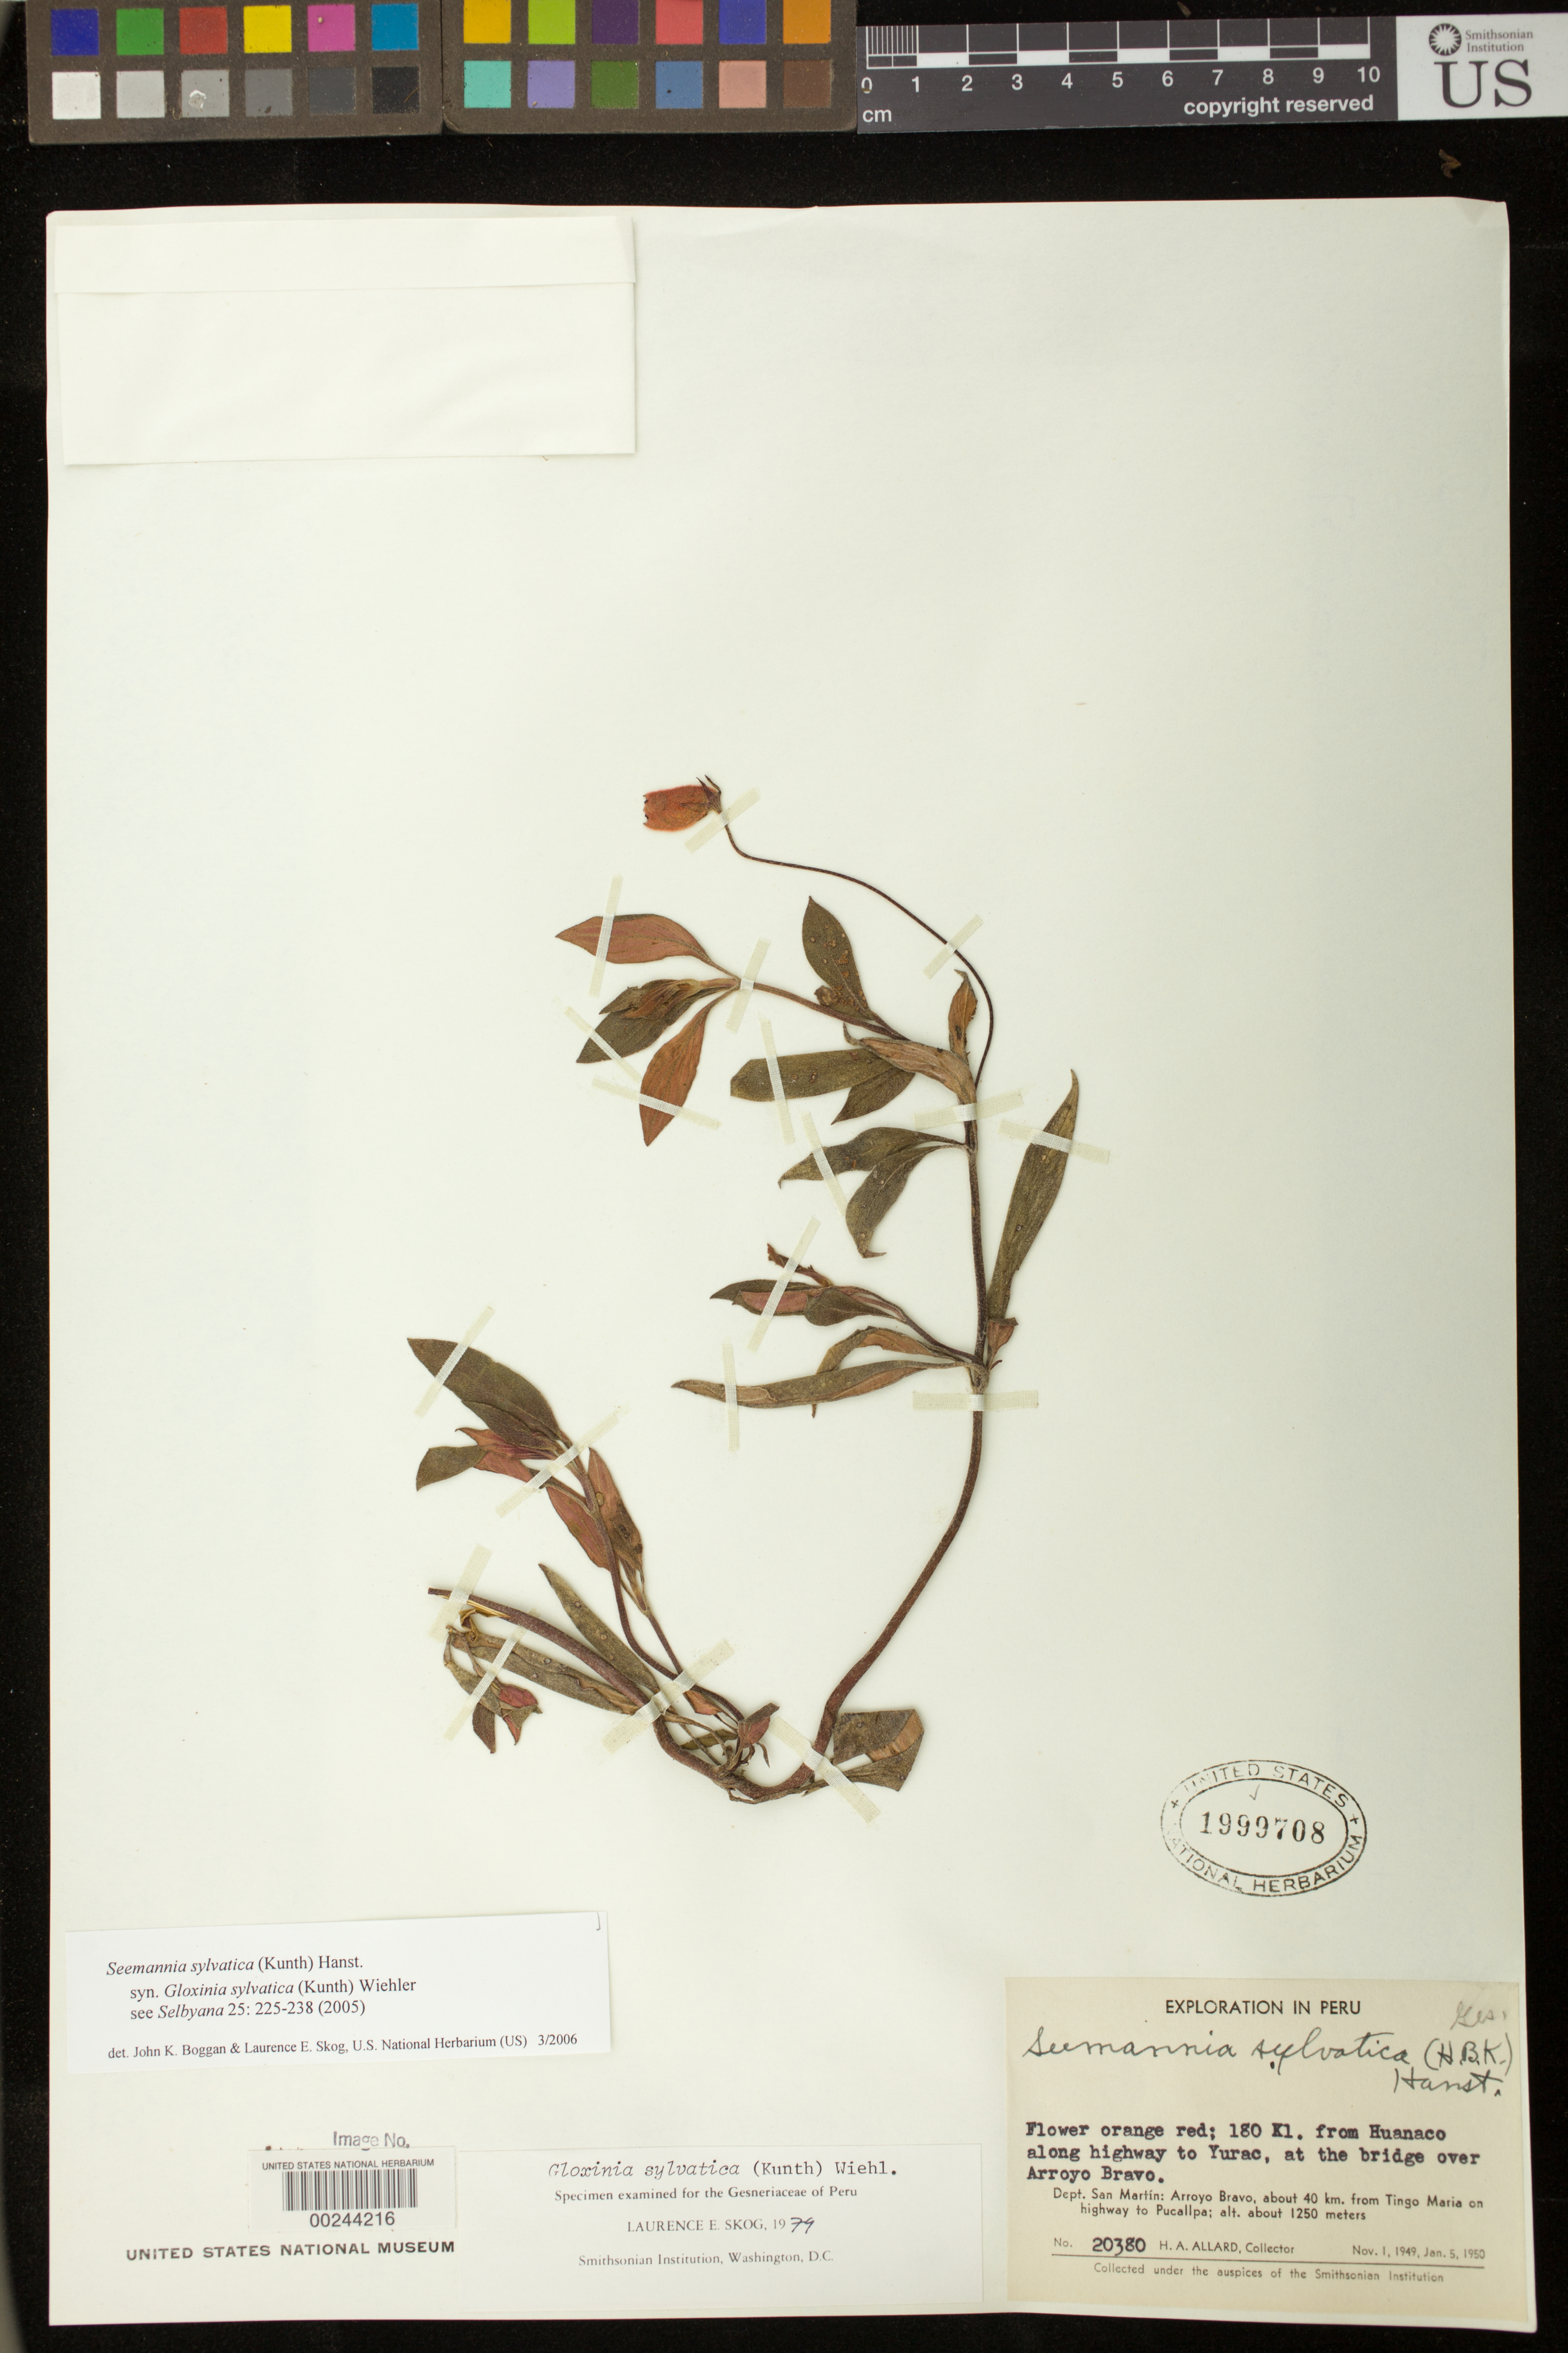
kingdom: Plantae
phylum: Tracheophyta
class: Magnoliopsida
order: Lamiales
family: Gesneriaceae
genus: Seemannia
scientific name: Seemannia sylvatica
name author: (Kunth) Hanst.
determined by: Boggan, J. K.; Skog, L. E.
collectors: H. A. Allard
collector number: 20380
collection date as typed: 1949-50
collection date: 1949/1950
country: Peru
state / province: San Martín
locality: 180 km from Huanuco along highway to Yurac, at the bridge over Arroyo Bravo, about 40 km from Tingo Maria on highway to Pucallpa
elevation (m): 1250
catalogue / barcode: US 1999708